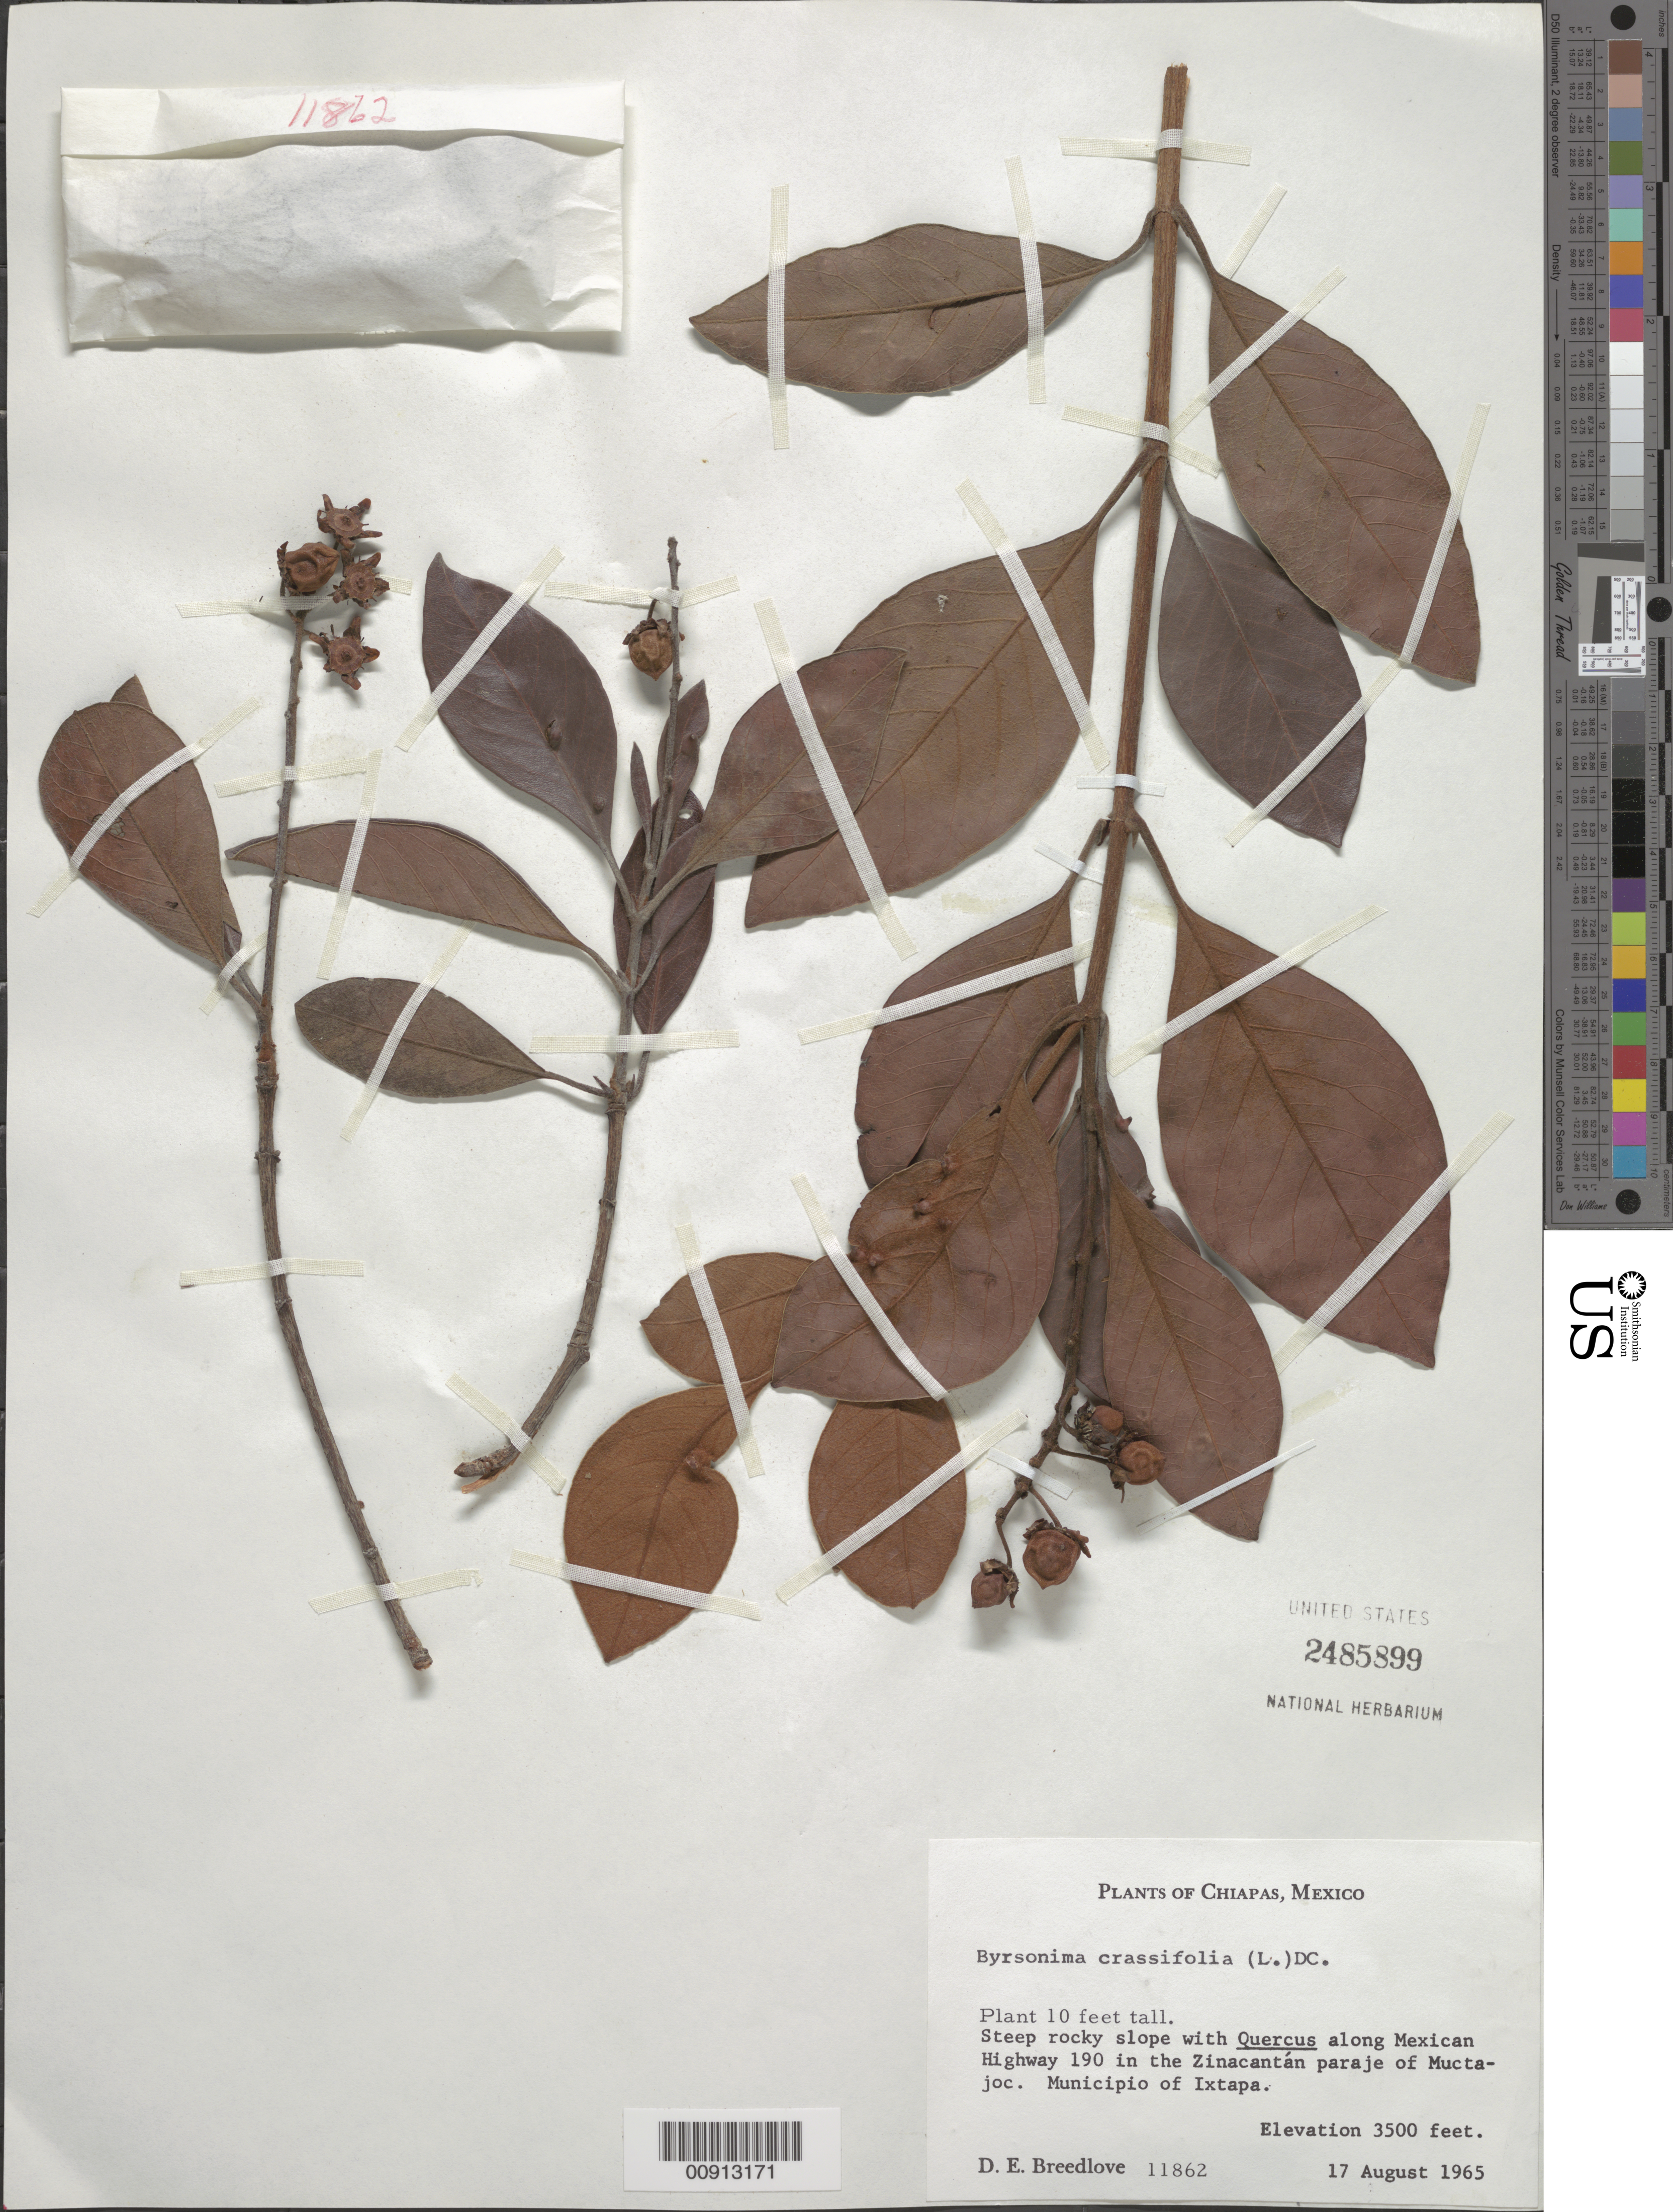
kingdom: Plantae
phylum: Tracheophyta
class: Magnoliopsida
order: Malpighiales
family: Malpighiaceae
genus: Byrsonima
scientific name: Byrsonima crassifolia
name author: (L.) Kunth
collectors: D. E. Breedlove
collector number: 11862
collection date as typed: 17 Aug 1965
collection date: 1965-08-17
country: Mexico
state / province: Chiapas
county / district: Ixtapa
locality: Along Mexican Highway 190 in Zinacantán paraje of Muctajoc. Municipio of Ixtapa, Chiapas.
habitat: Steep rocky slope with Quercus.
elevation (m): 1067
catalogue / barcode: US 2485899